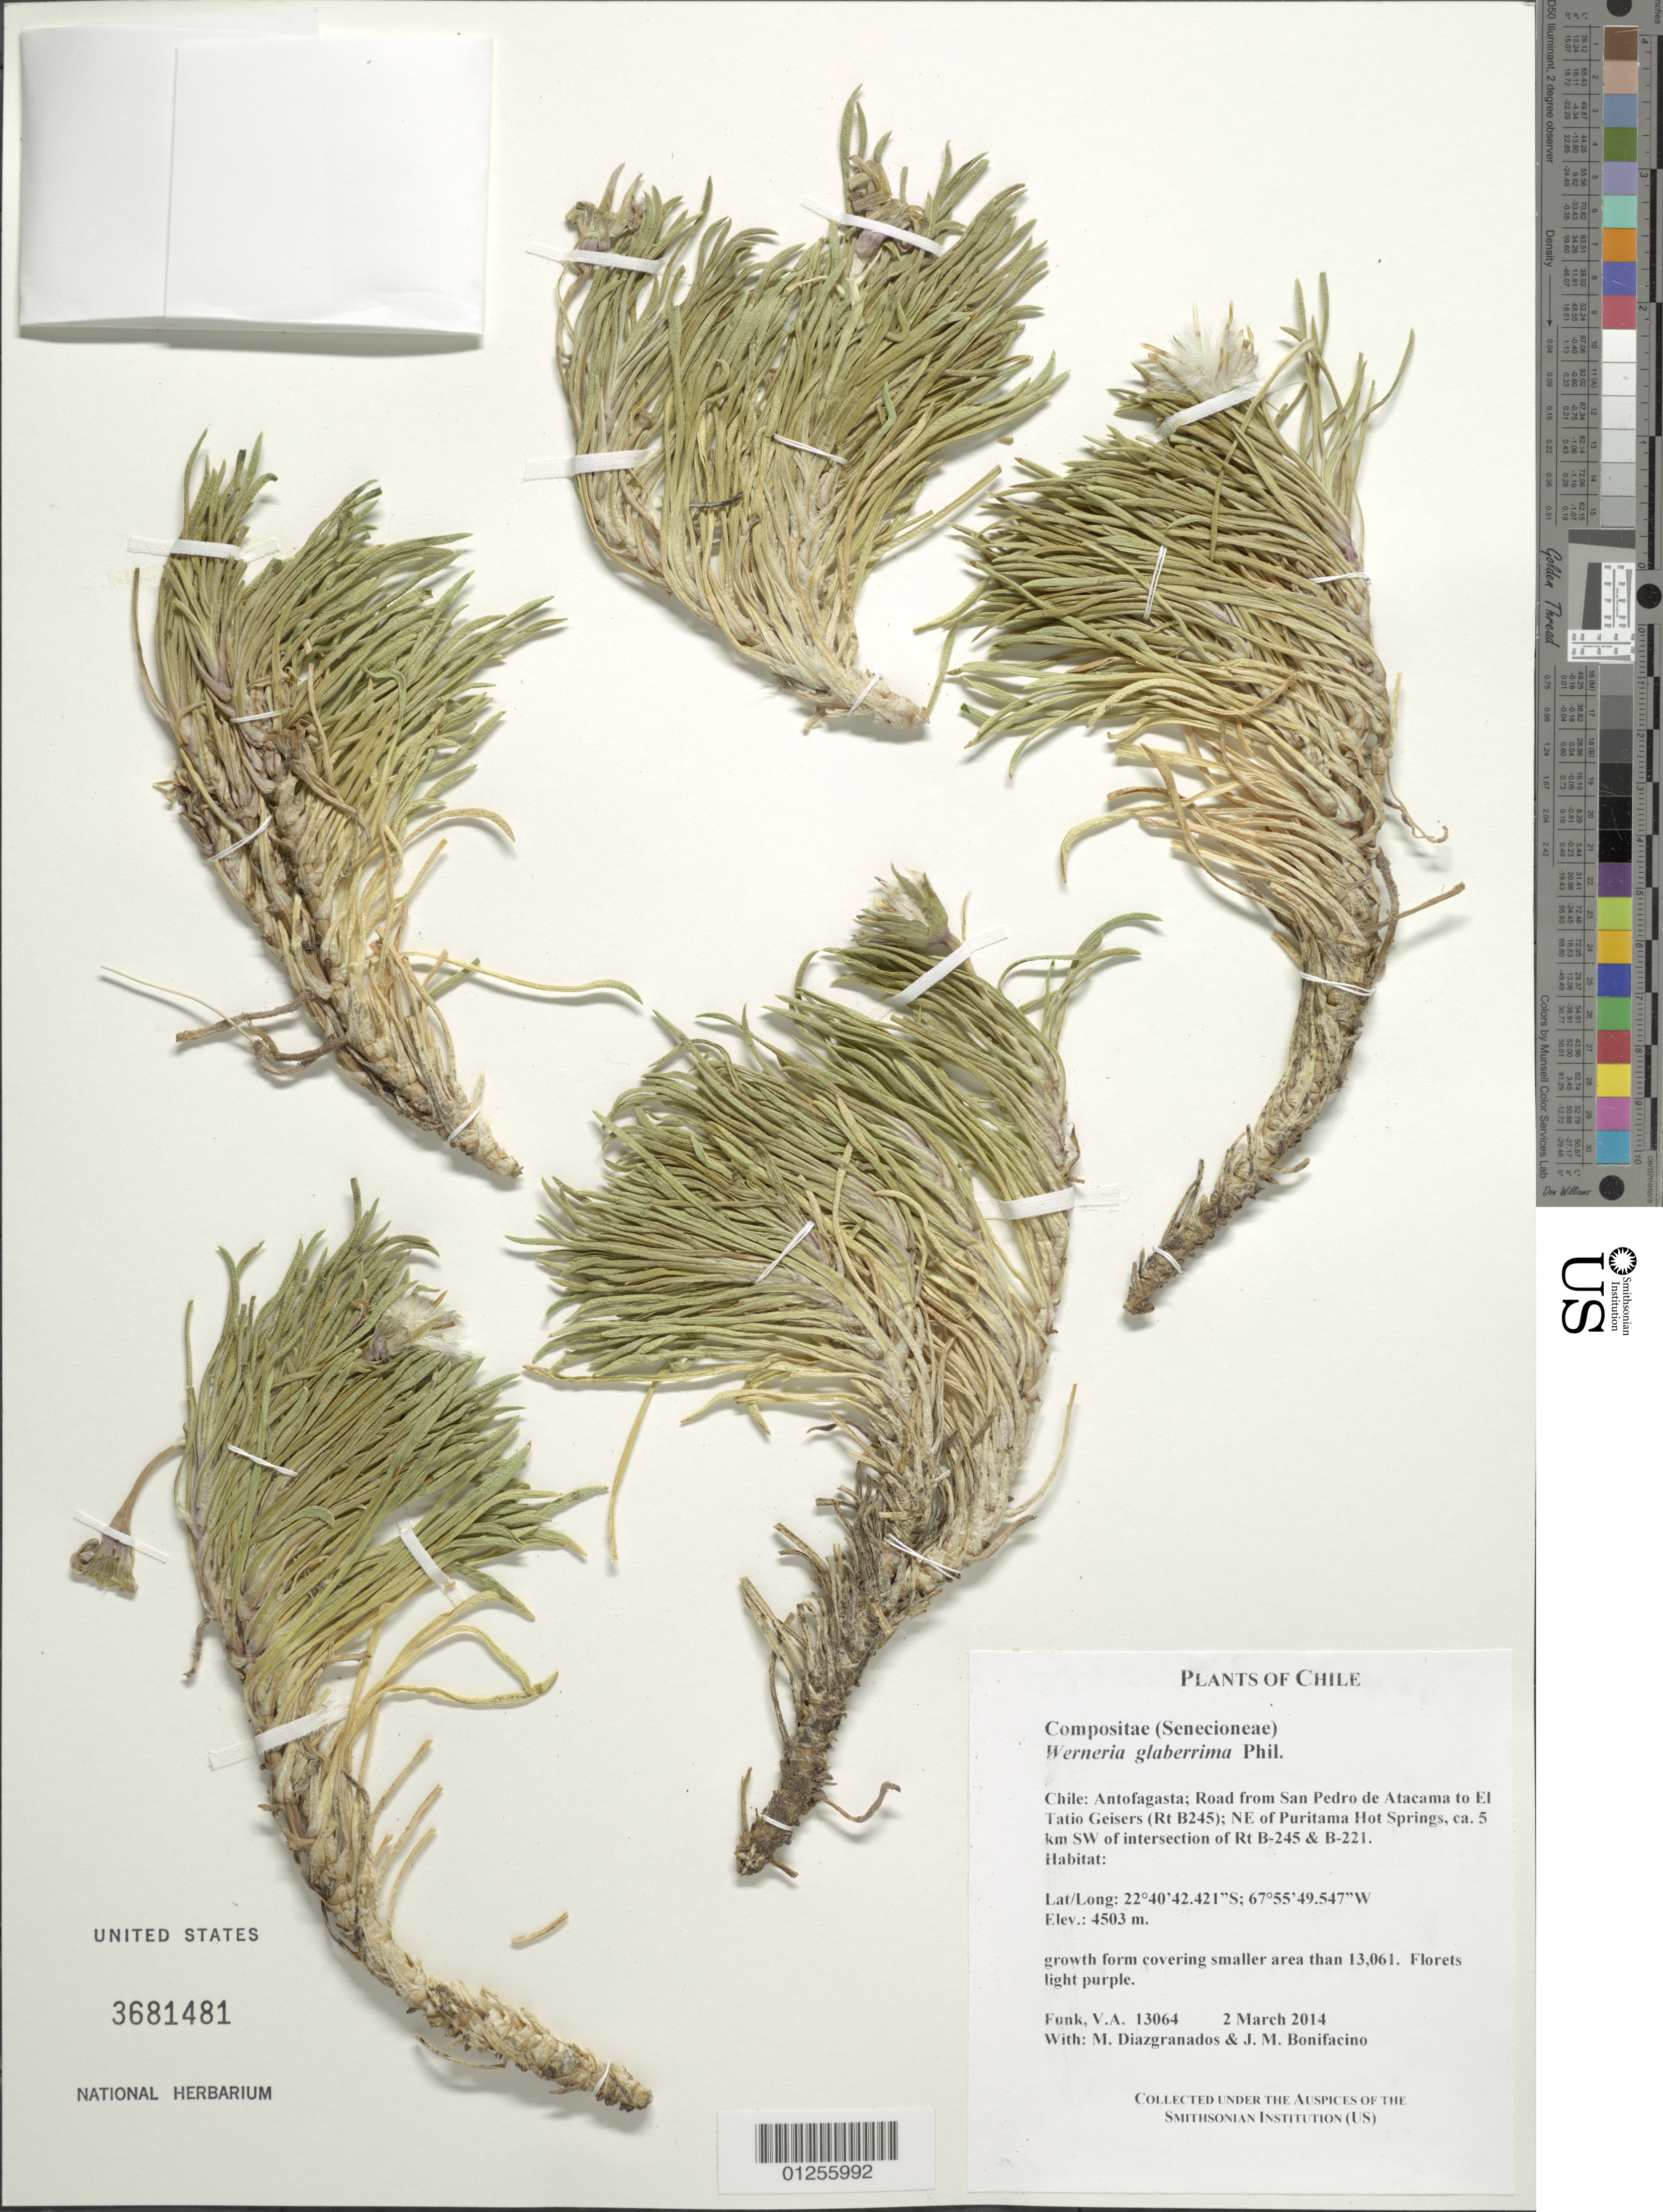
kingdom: Plantae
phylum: Tracheophyta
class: Magnoliopsida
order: Asterales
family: Asteraceae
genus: Werneria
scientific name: Werneria glaberrima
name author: Phil.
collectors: V. Funk, M. Diazgranados C. & M. Bonifacino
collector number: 13064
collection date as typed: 2 March 2014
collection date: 2014-03-02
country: Chile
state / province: Antofagasta (II)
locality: Road from San Pedro de Atacama to El Tatio Geisers (Rt B245); NE of Puritama Hot Springs, ca. 5 km SE of intersection of Rt B245 & B221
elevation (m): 4597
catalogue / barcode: US 3681481